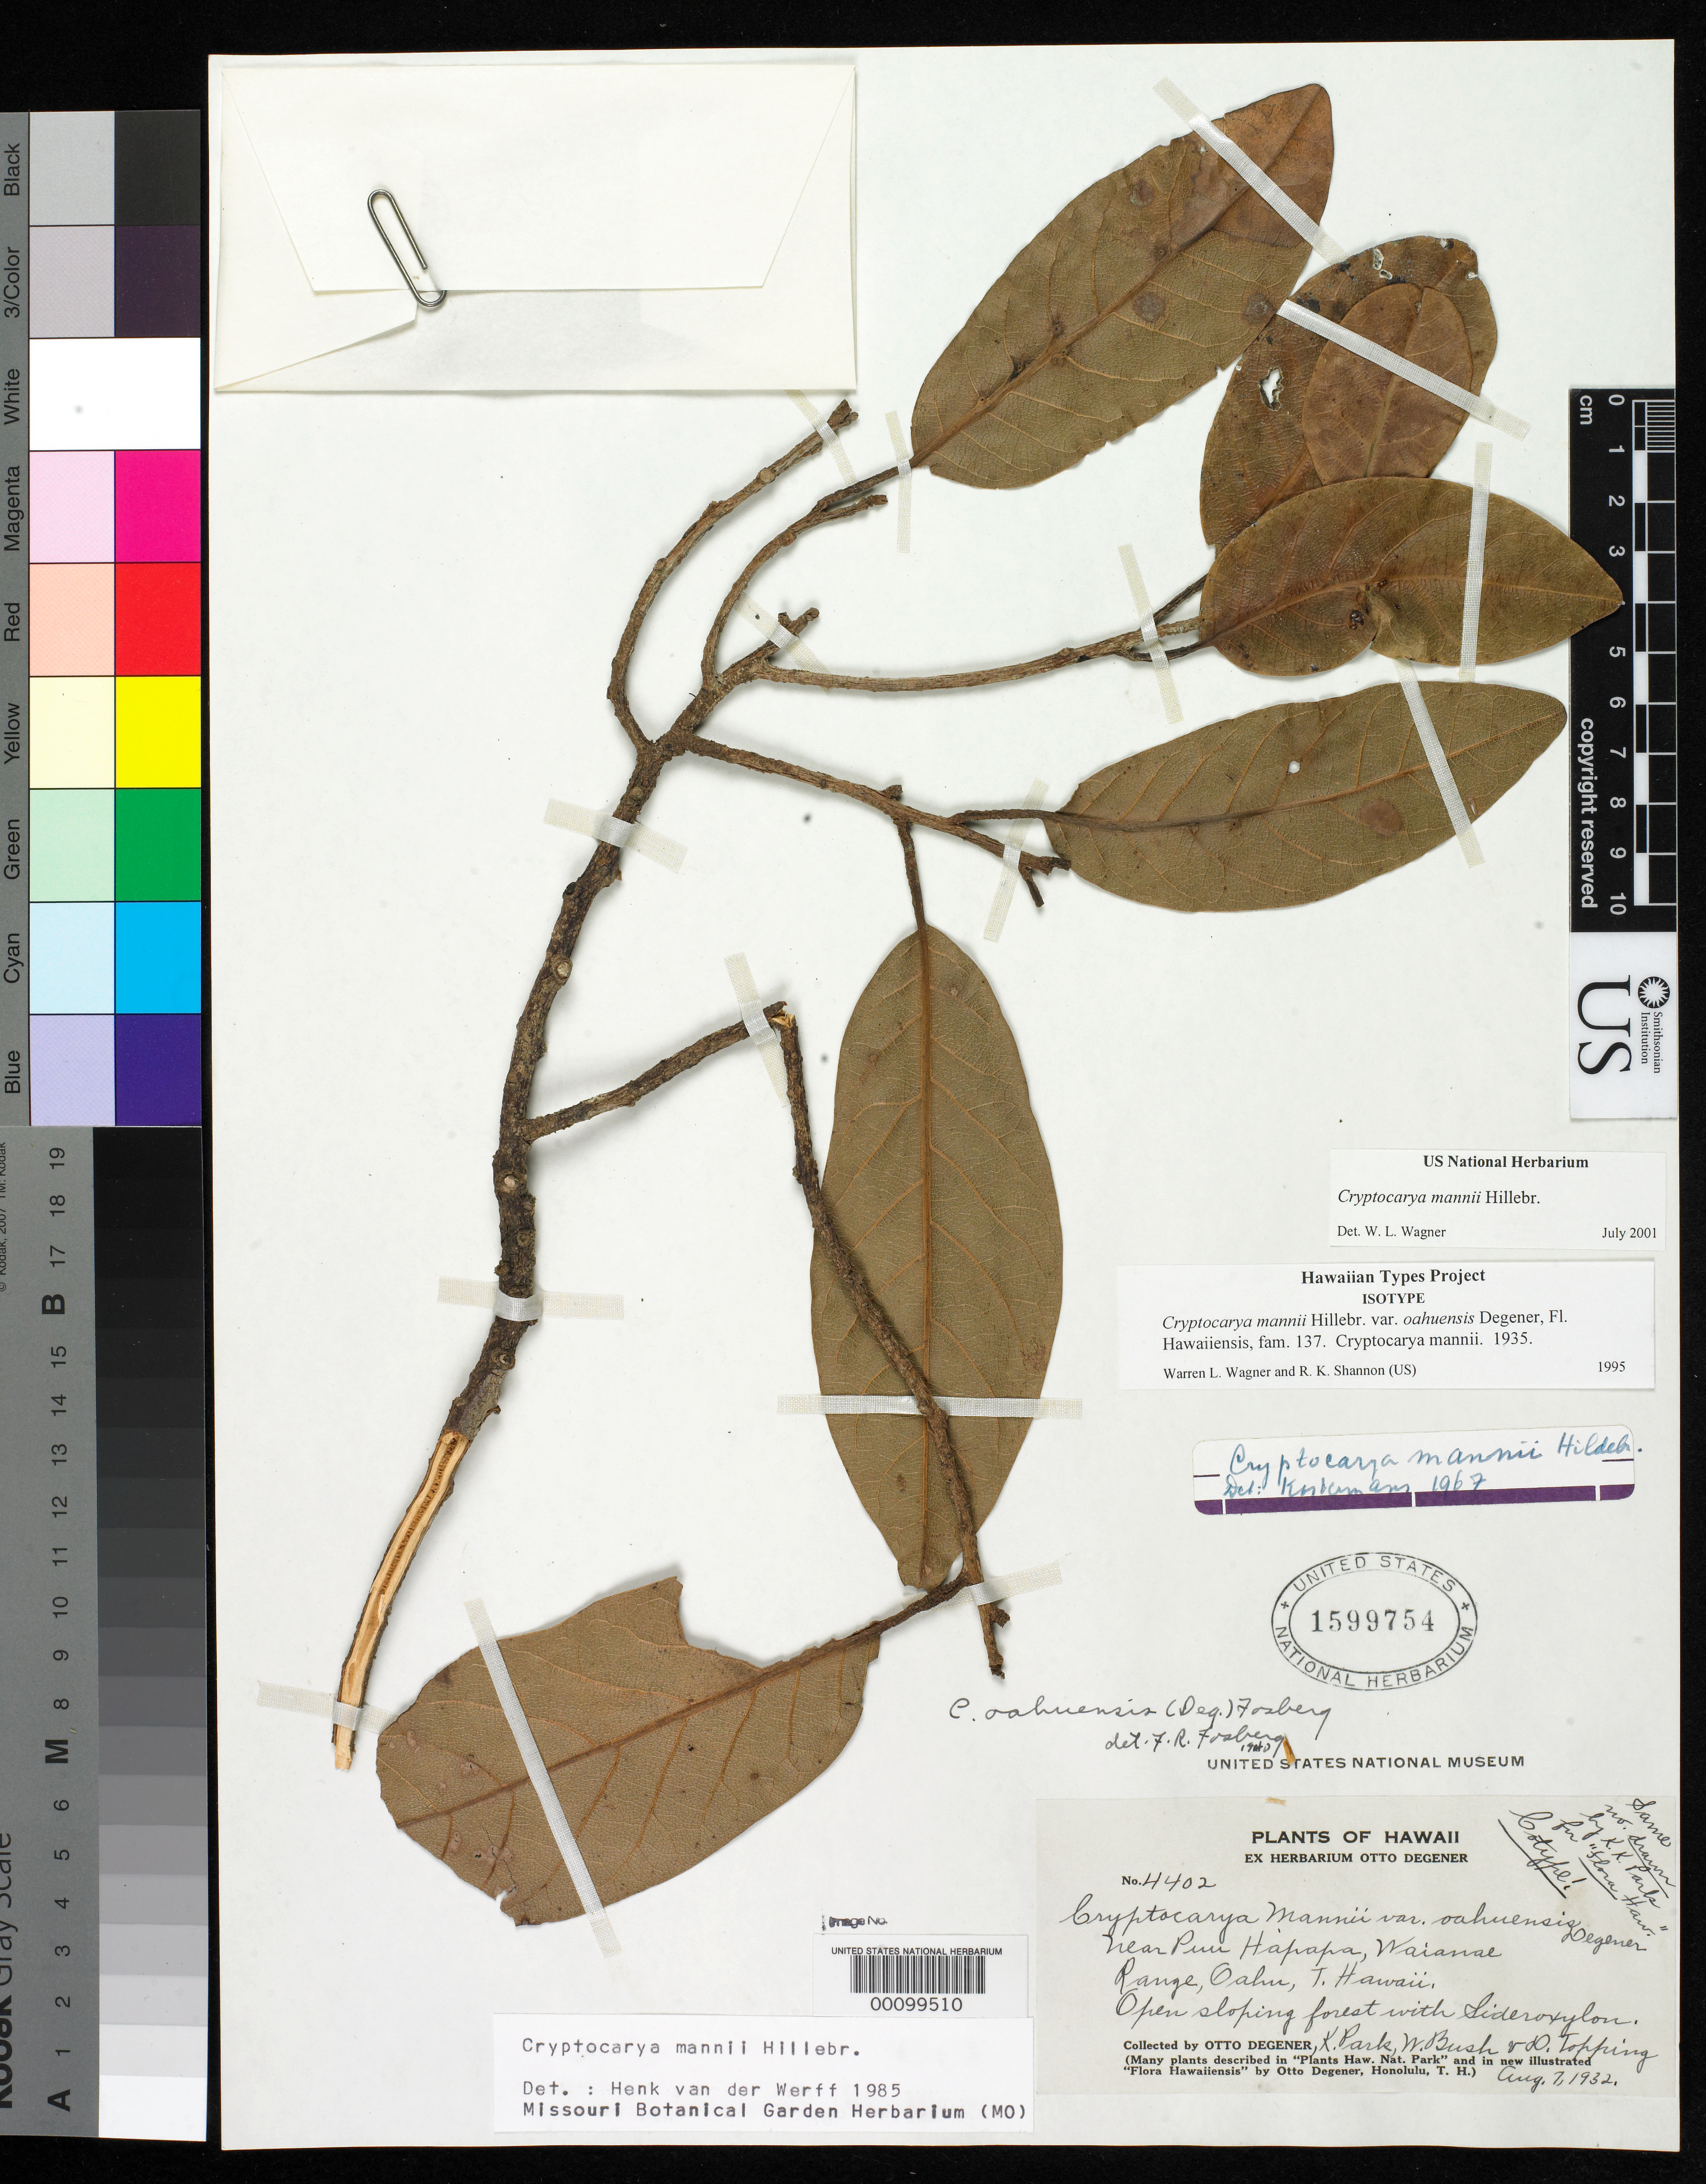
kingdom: Plantae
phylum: Tracheophyta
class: Magnoliopsida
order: Laurales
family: Lauraceae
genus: Cryptocarya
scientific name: Cryptocarya mannii var. oahuensis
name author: O. Deg.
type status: Isotype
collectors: O. Degener, K. Park, W. Bush & D. L. Topping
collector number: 4402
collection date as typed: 07 Aug 1932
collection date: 1932-08-07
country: United States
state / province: Hawaii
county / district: Honolulu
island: Oahu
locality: Near Puu Hapapa, Waianae Range.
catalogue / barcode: US 1599754